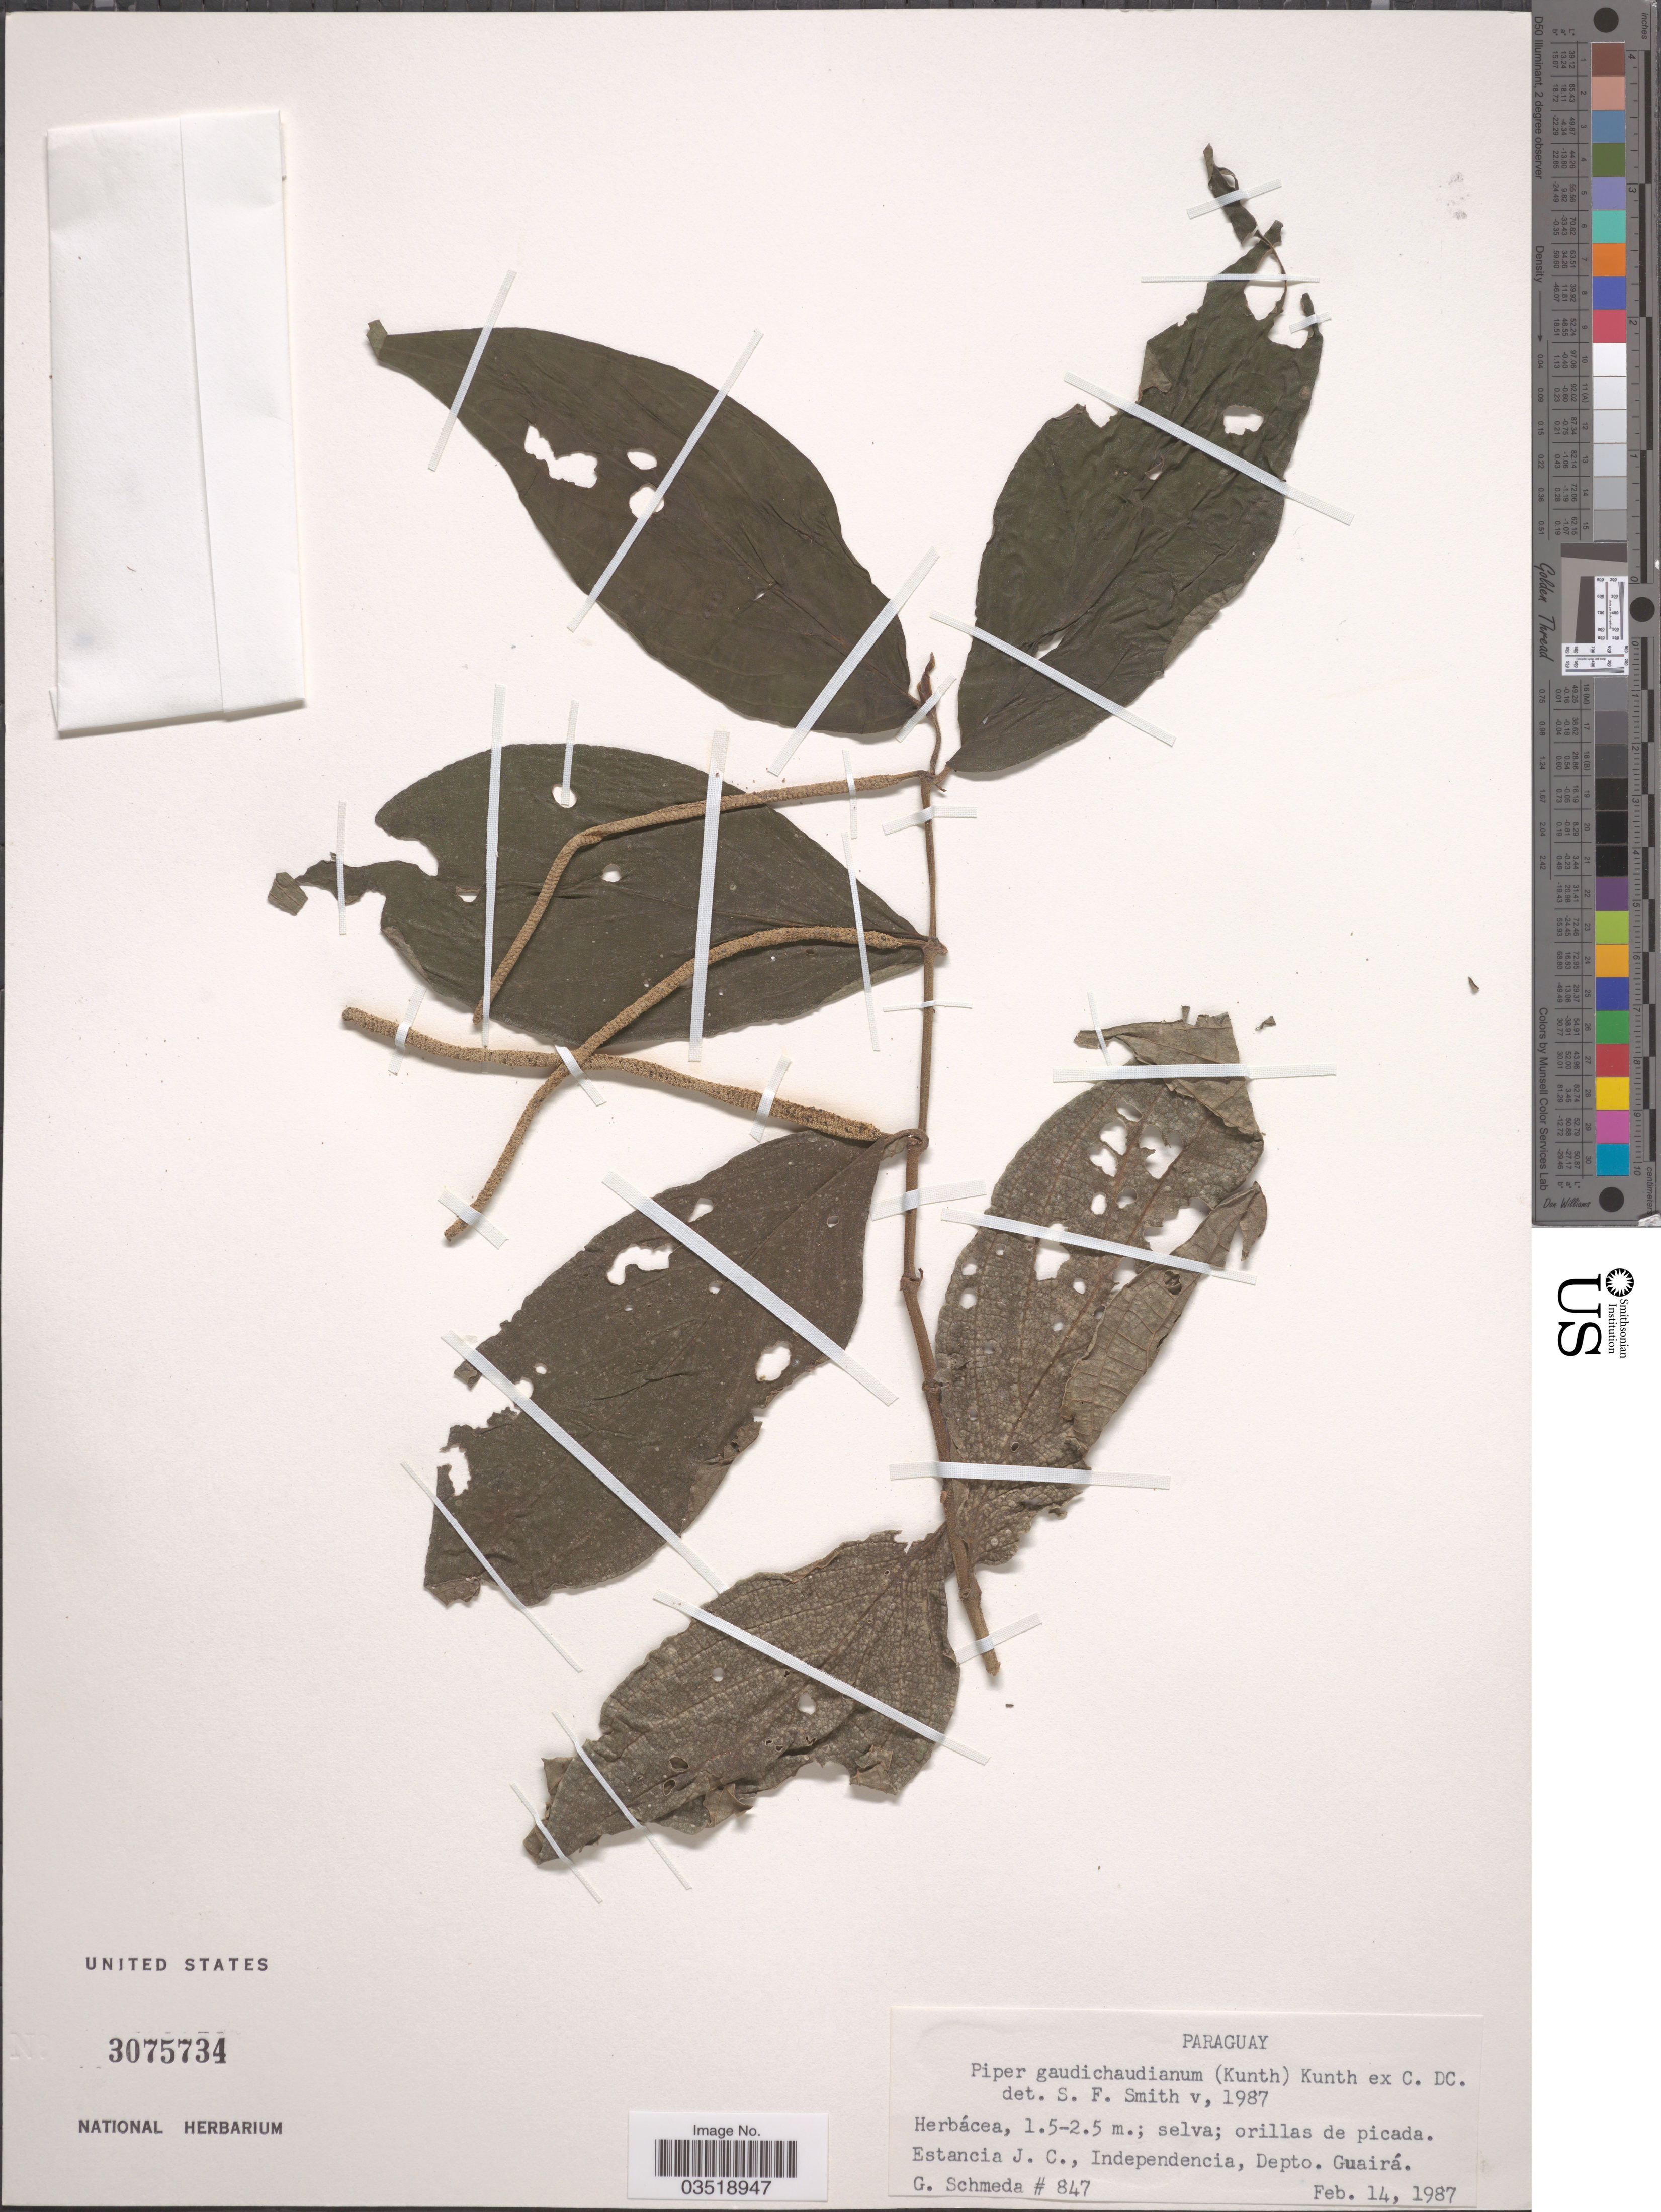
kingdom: Plantae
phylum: Tracheophyta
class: Magnoliopsida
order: Piperales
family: Piperaceae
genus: Piper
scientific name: Piper gaudichaudianum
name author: Kunth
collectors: G. Schmeda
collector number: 847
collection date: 1987-02-14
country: Paraguay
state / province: Guaira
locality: Estancia J. C., Independencia, Depto. Guairá.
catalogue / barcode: US 3075734